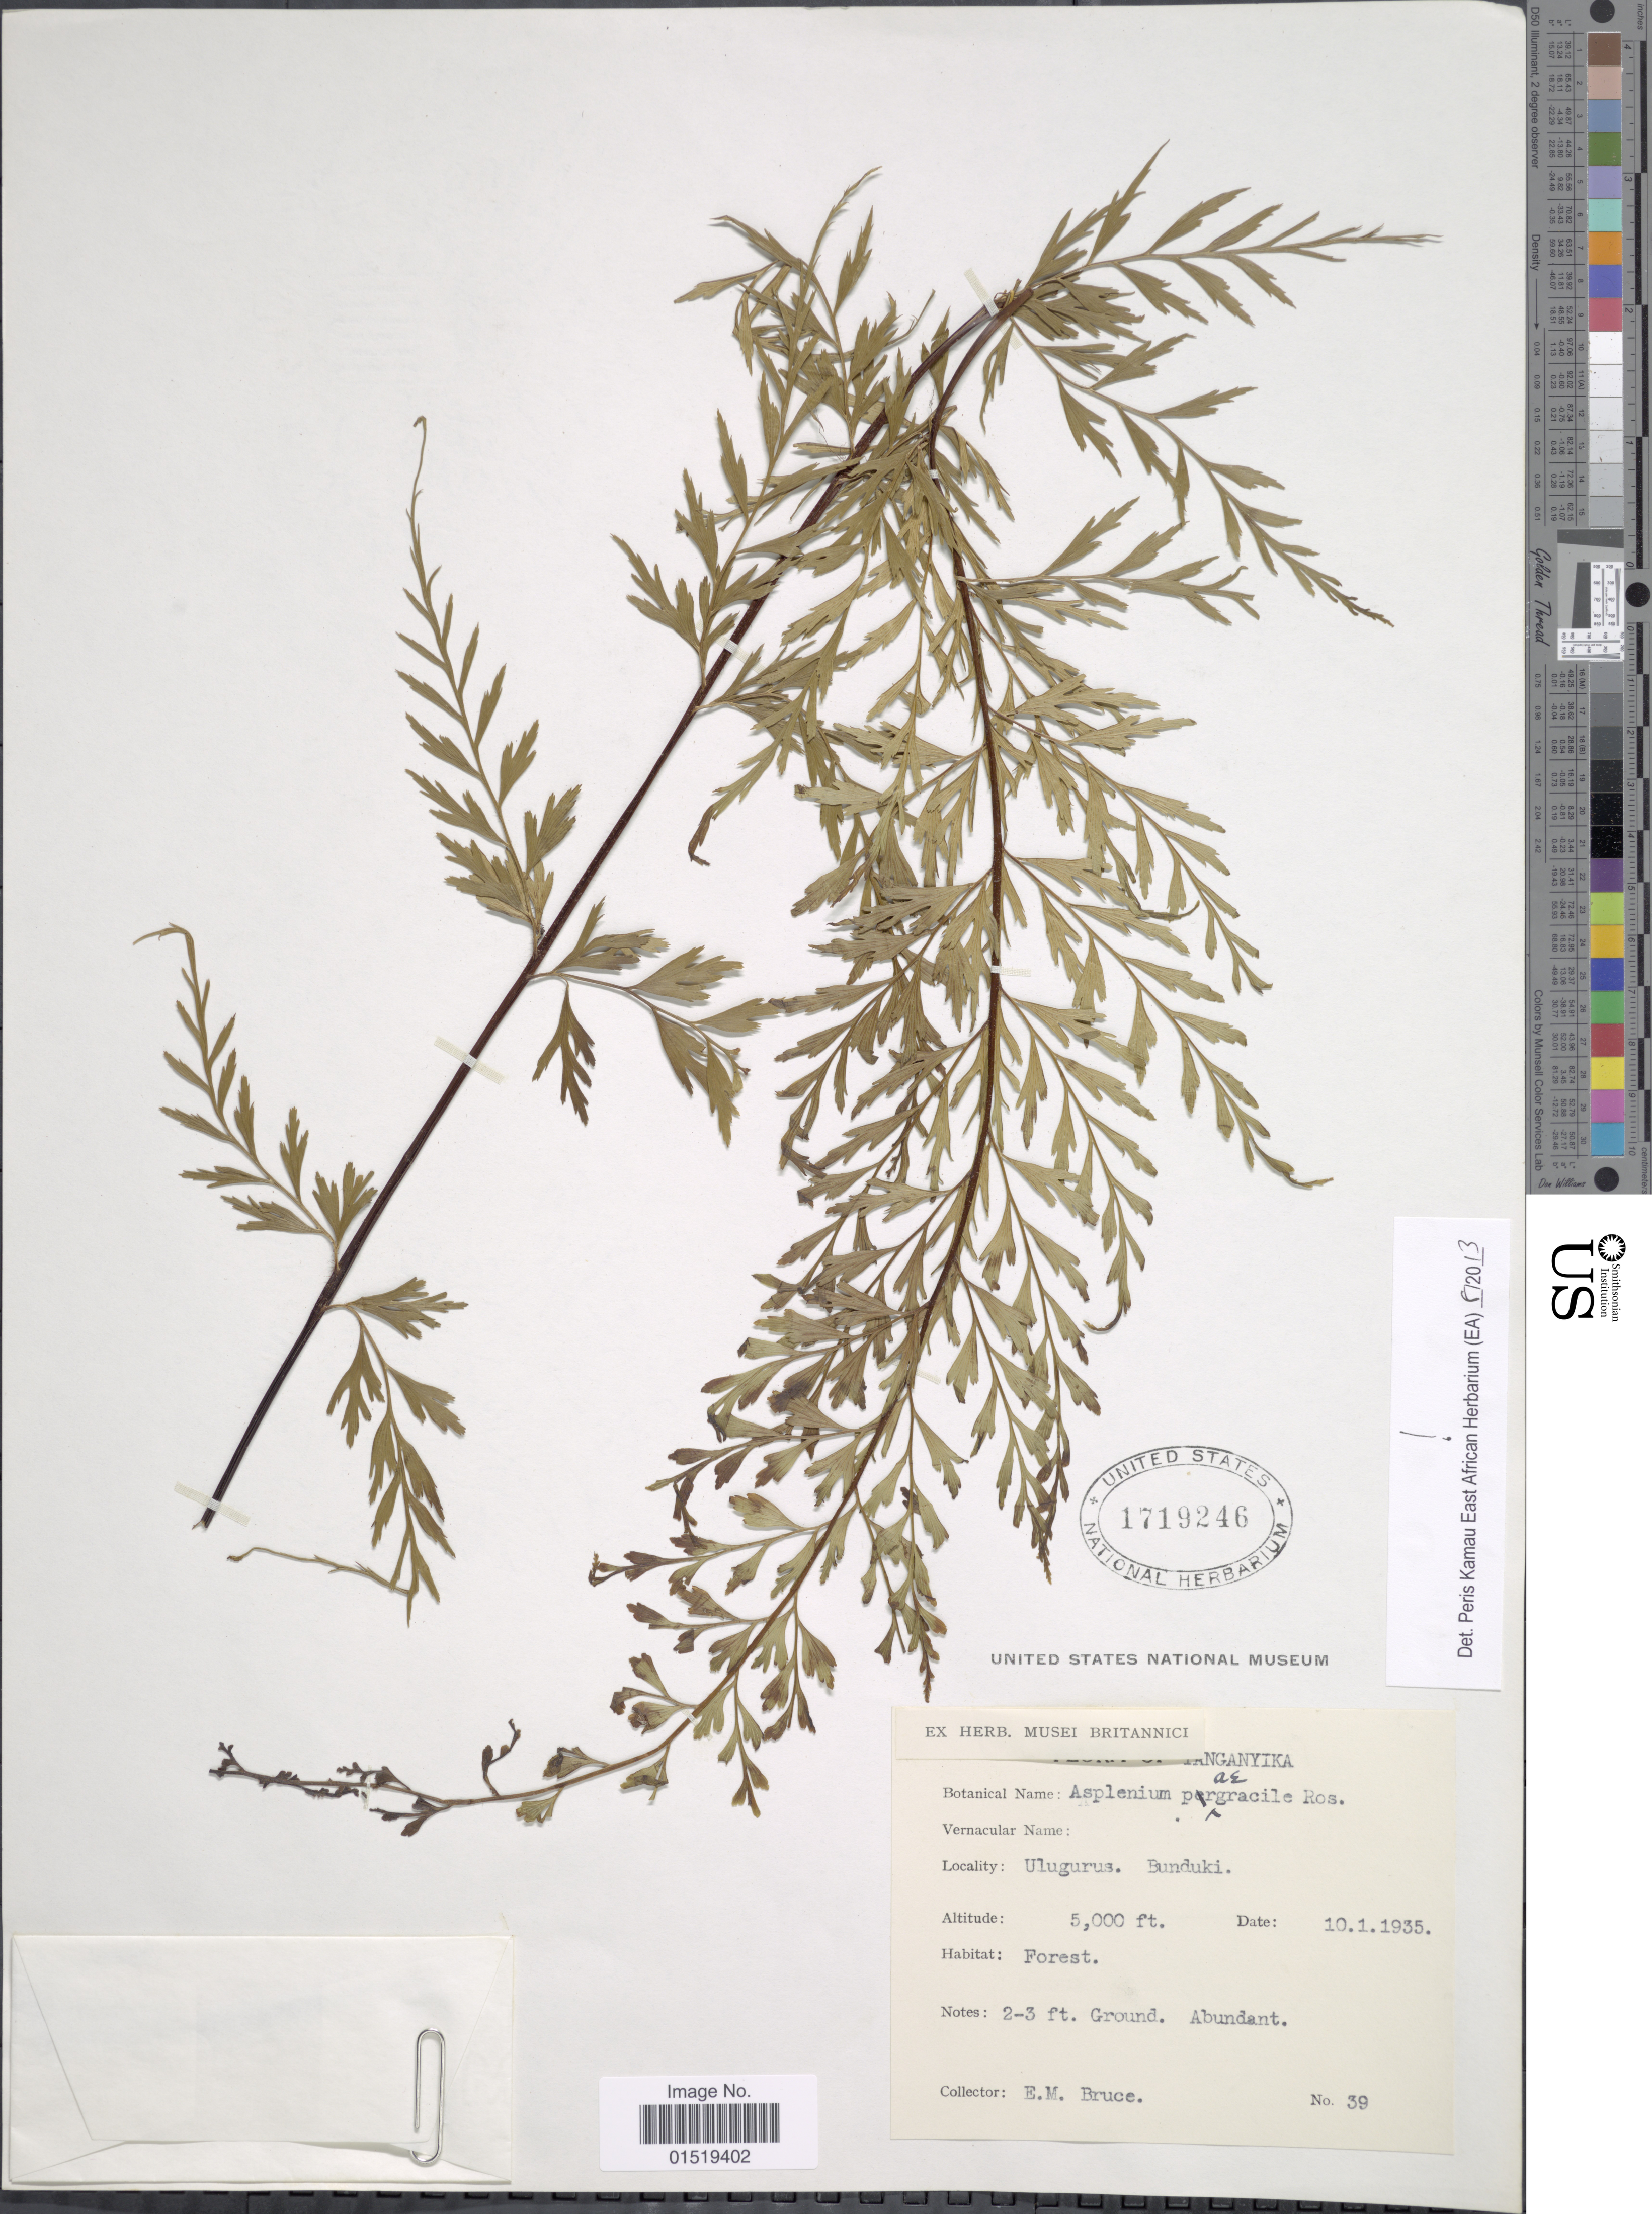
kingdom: Plantae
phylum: Tracheophyta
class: Polypodiopsida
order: Polypodiales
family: Aspleniaceae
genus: Asplenium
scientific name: Asplenium praegracile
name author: Rosenst.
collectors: E. Bruce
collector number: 39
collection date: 1935-01-10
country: Tanzania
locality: Tanganyika. Ulugurus. Bunduki.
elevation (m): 1524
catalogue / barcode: US 1719246